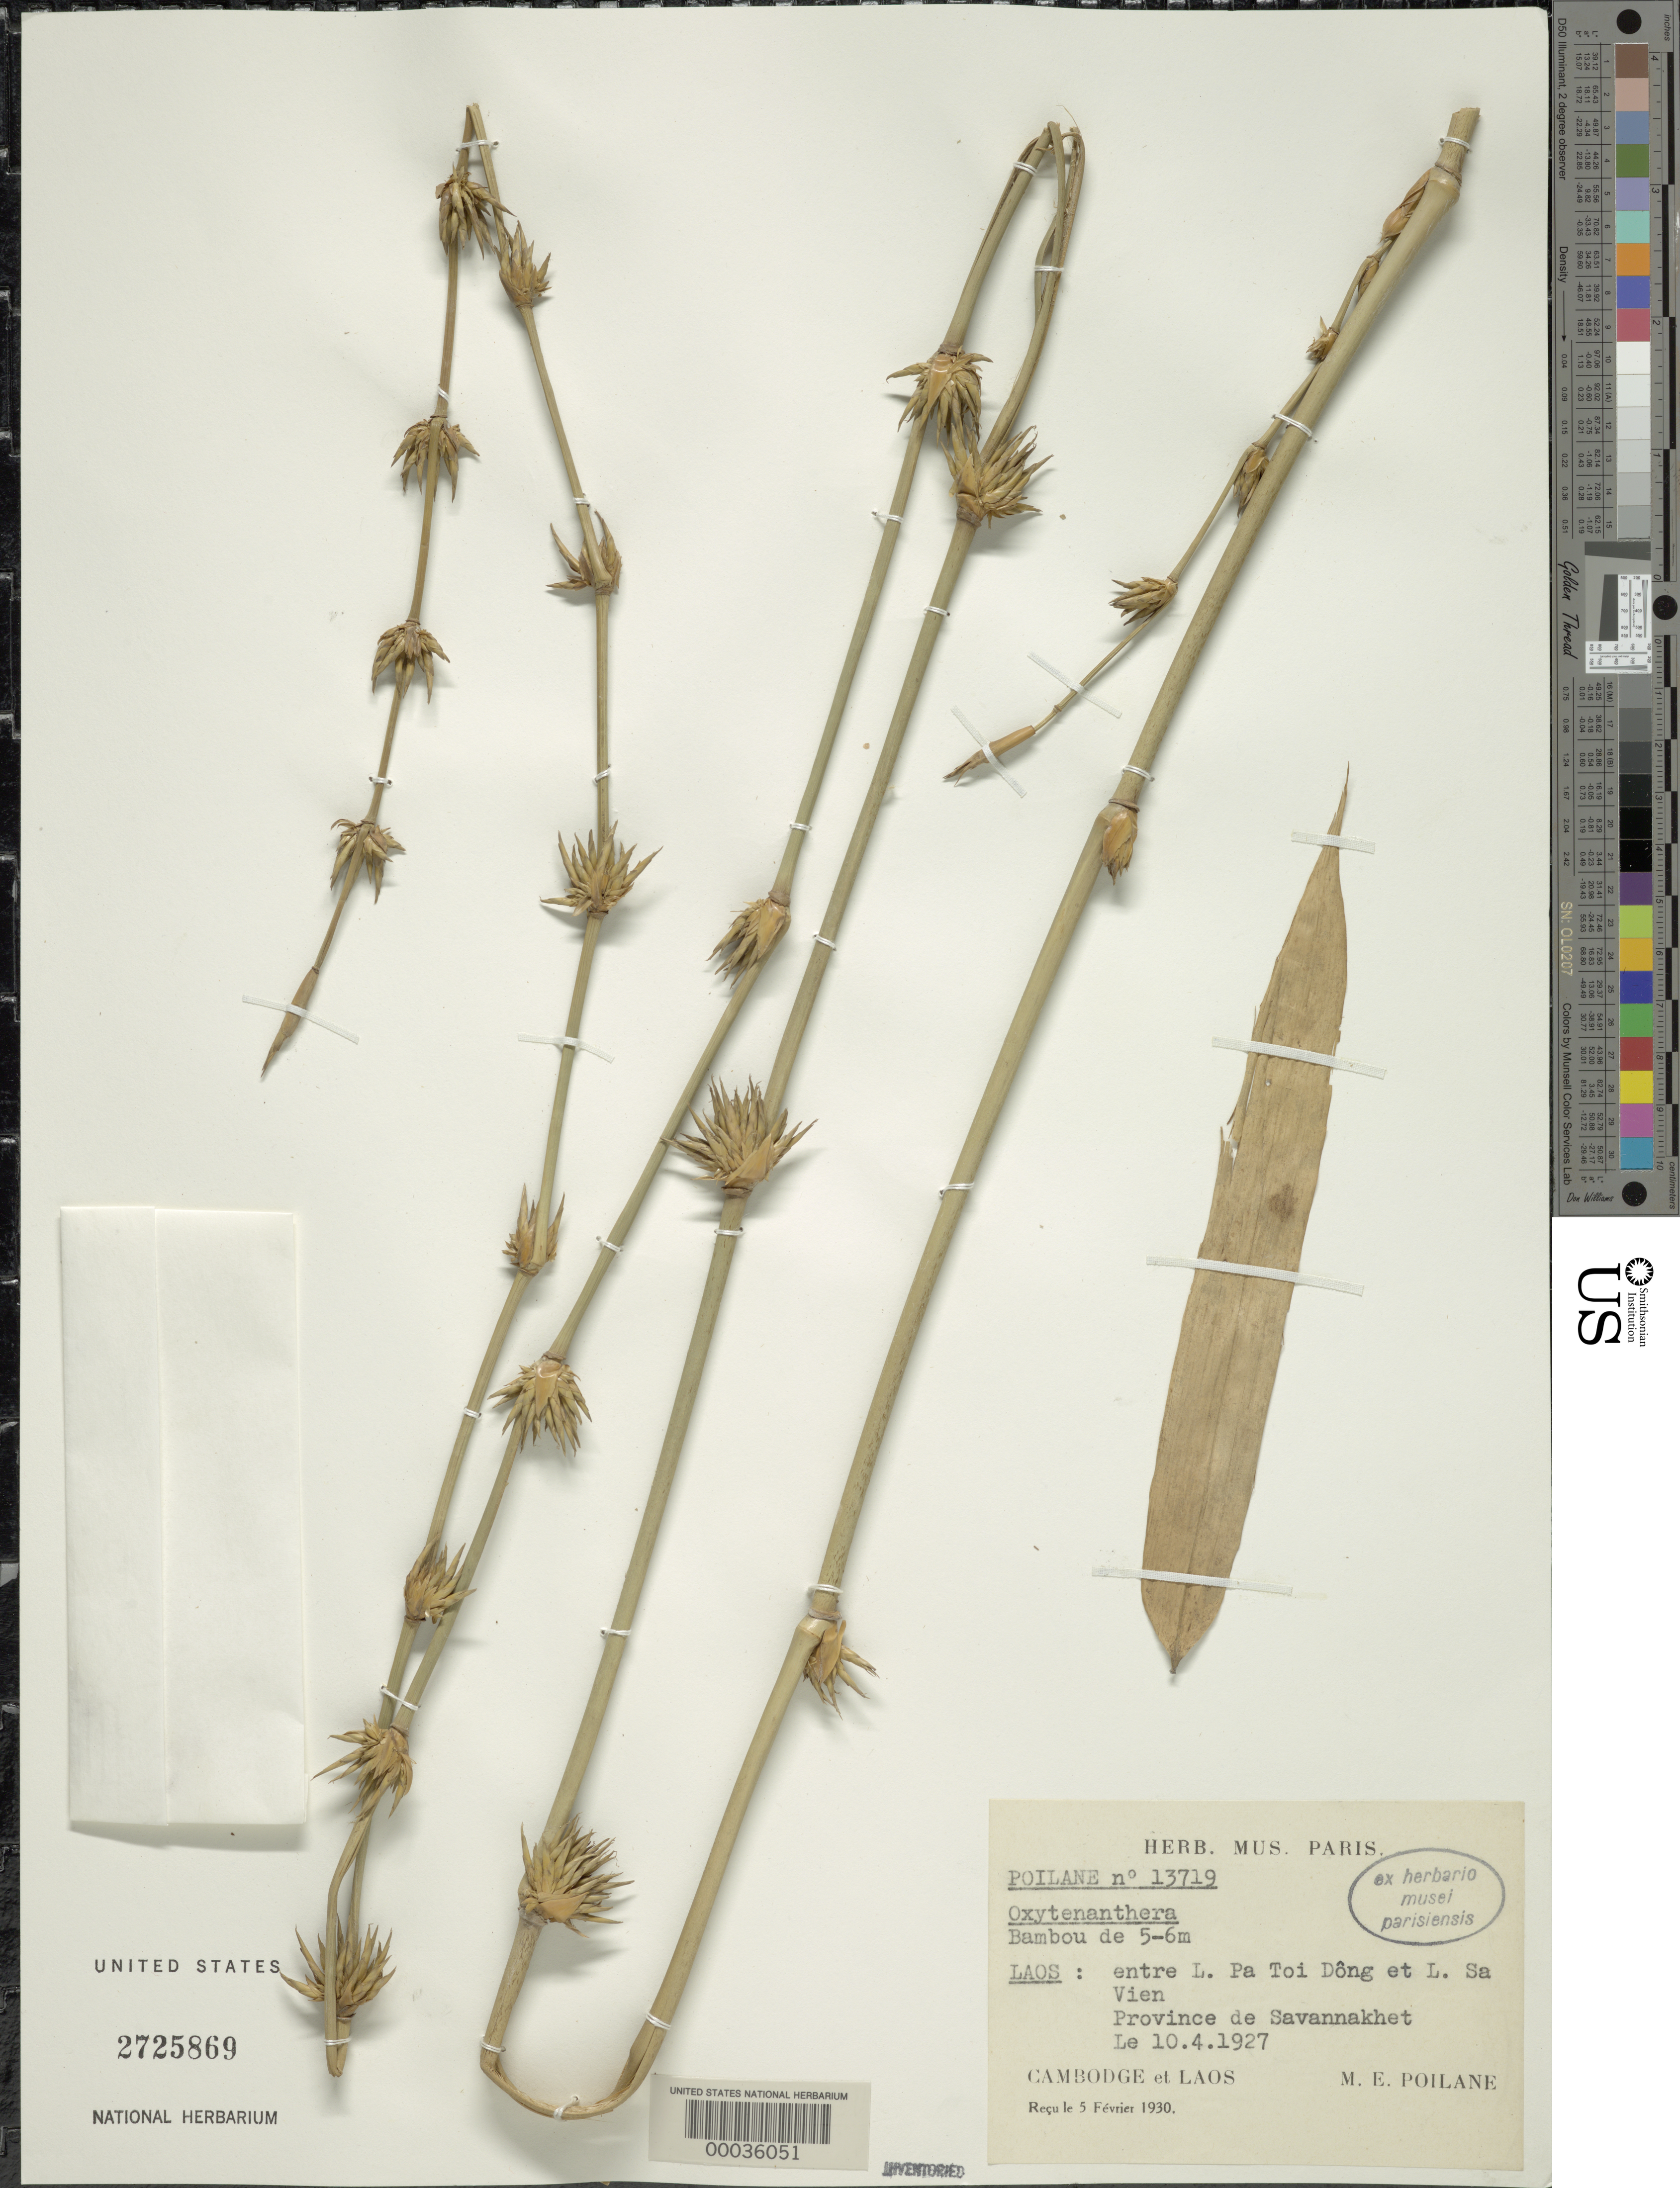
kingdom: Plantae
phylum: Tracheophyta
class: Liliopsida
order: Poales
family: Poaceae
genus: Dendrocalamus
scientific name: Dendrocalamus sp.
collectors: M. Poilane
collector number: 13719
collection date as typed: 10 Apr 1927 or 04 Oct 1927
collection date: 1927-04-10 or 1927-10-04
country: Laos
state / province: Savannakhét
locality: Pa toi dong, between l. sa vien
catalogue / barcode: US 2725869